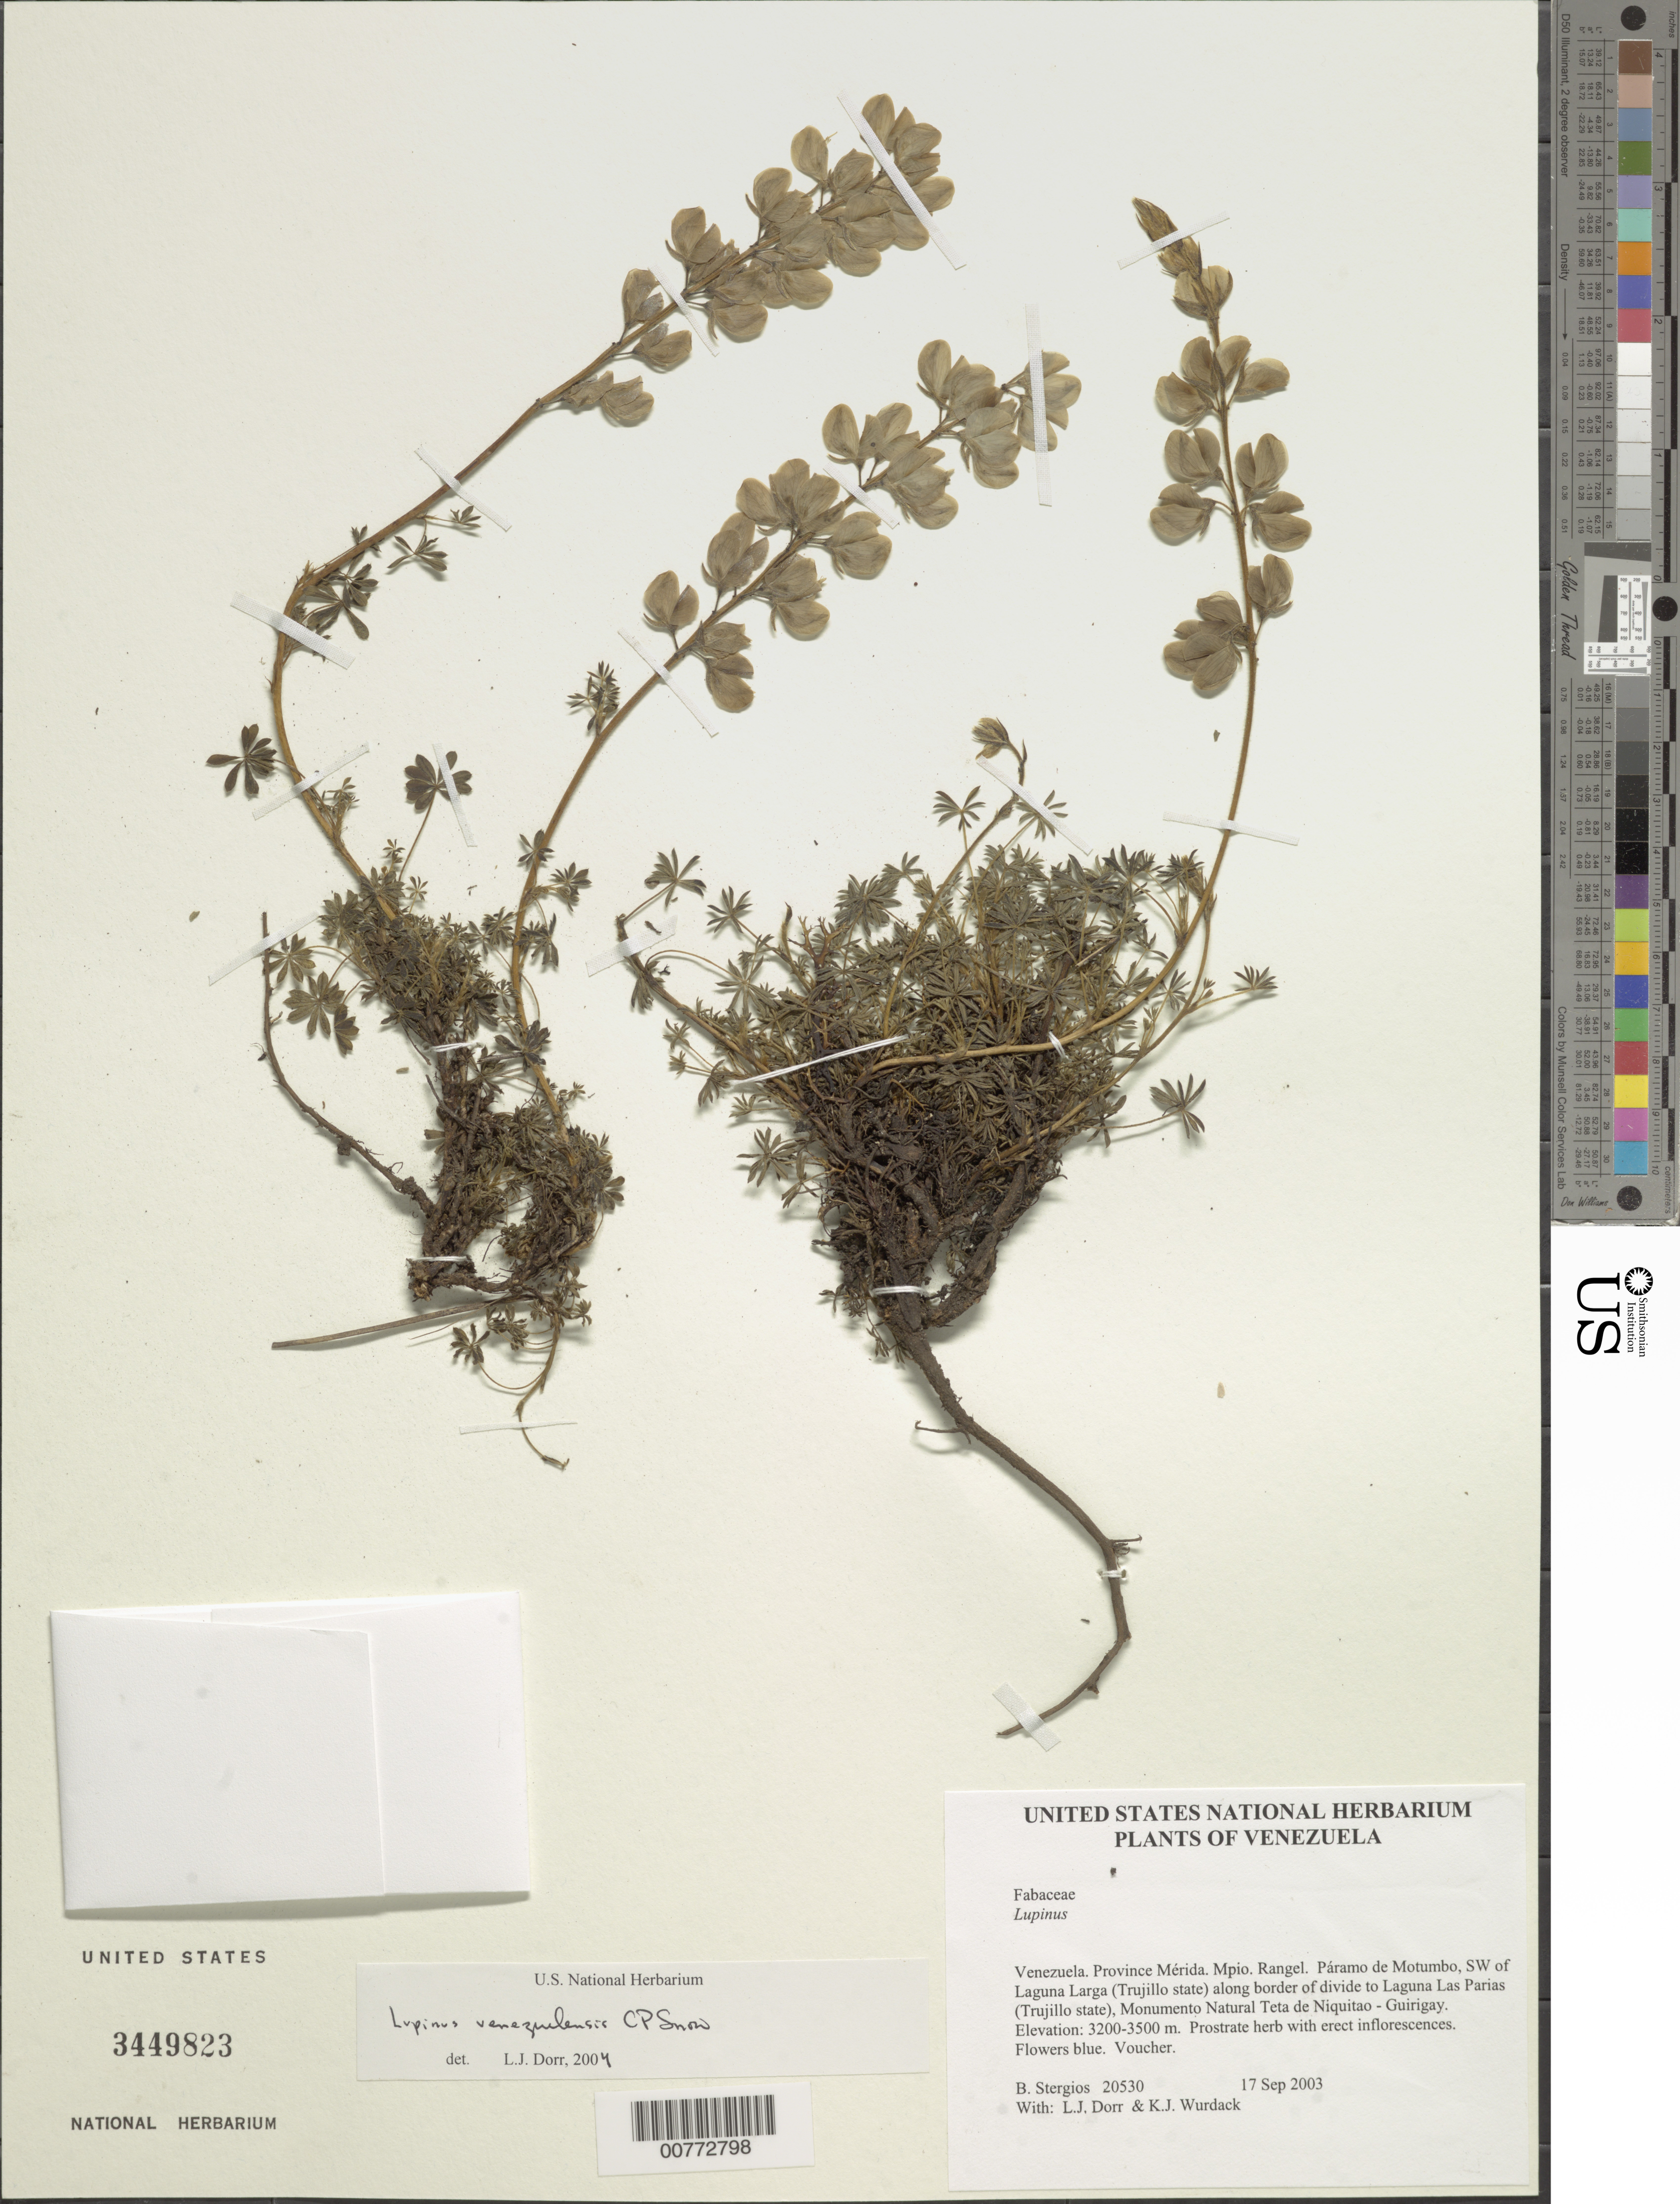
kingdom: Plantae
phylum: Tracheophyta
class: Magnoliopsida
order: Fabales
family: Fabaceae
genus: Lupinus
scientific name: Lupinus venezuelensis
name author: C.P. Sm.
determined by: Dorr, L. J., (BOT), Smithsonian Institution - National Museum of Natural History (UNITED STATES)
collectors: B. G. Stergios, L. J. Dorr & K. Wurdack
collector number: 20530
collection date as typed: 17 Sep 2003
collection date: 2003-09-17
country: Venezuela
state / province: Mérida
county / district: Rangel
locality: Páramo de Motumbo, NW of Laguna Larga (Trujillo state), Monumento Natural Teta de Niquitao - Guirigay.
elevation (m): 3200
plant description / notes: OXF, PORT, US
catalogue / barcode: US 3449823